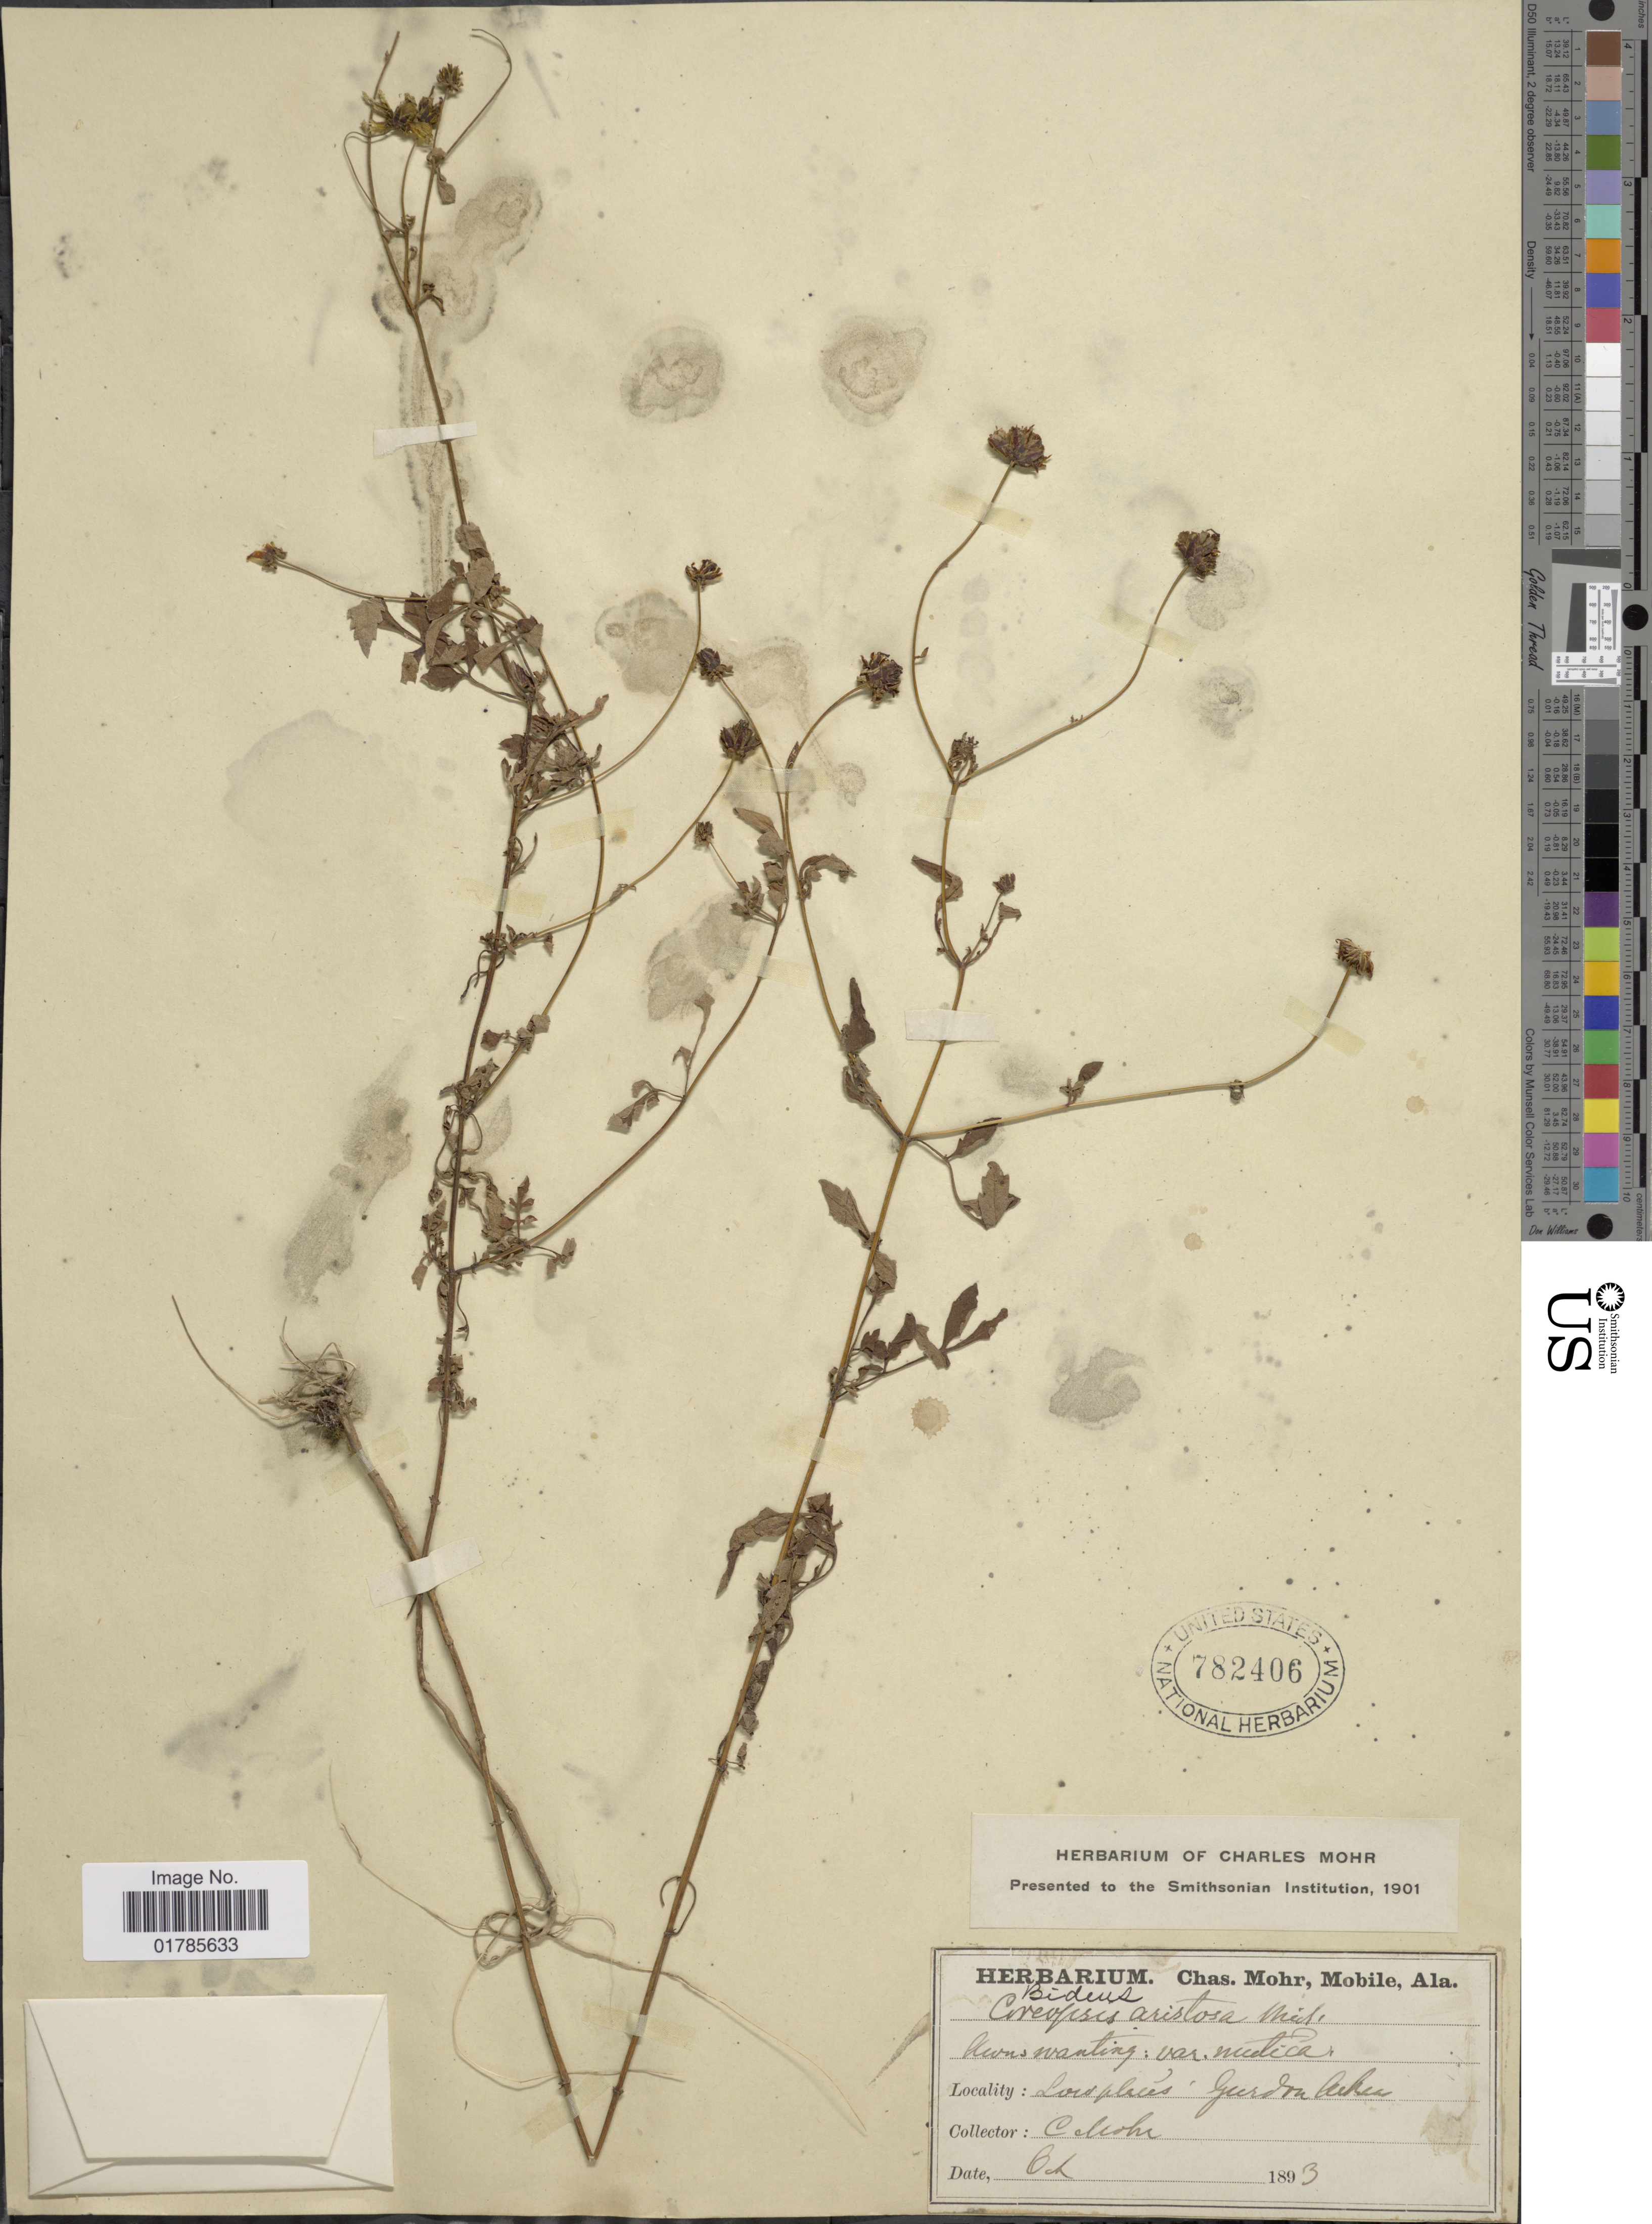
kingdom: Plantae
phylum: Tracheophyta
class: Magnoliopsida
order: Asterales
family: Asteraceae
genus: Bidens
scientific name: Bidens aristosa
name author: (Michx.) Britton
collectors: C. T. Mohr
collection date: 1893-10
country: United States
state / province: Alabama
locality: Gurdon, low places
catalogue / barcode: US 782406